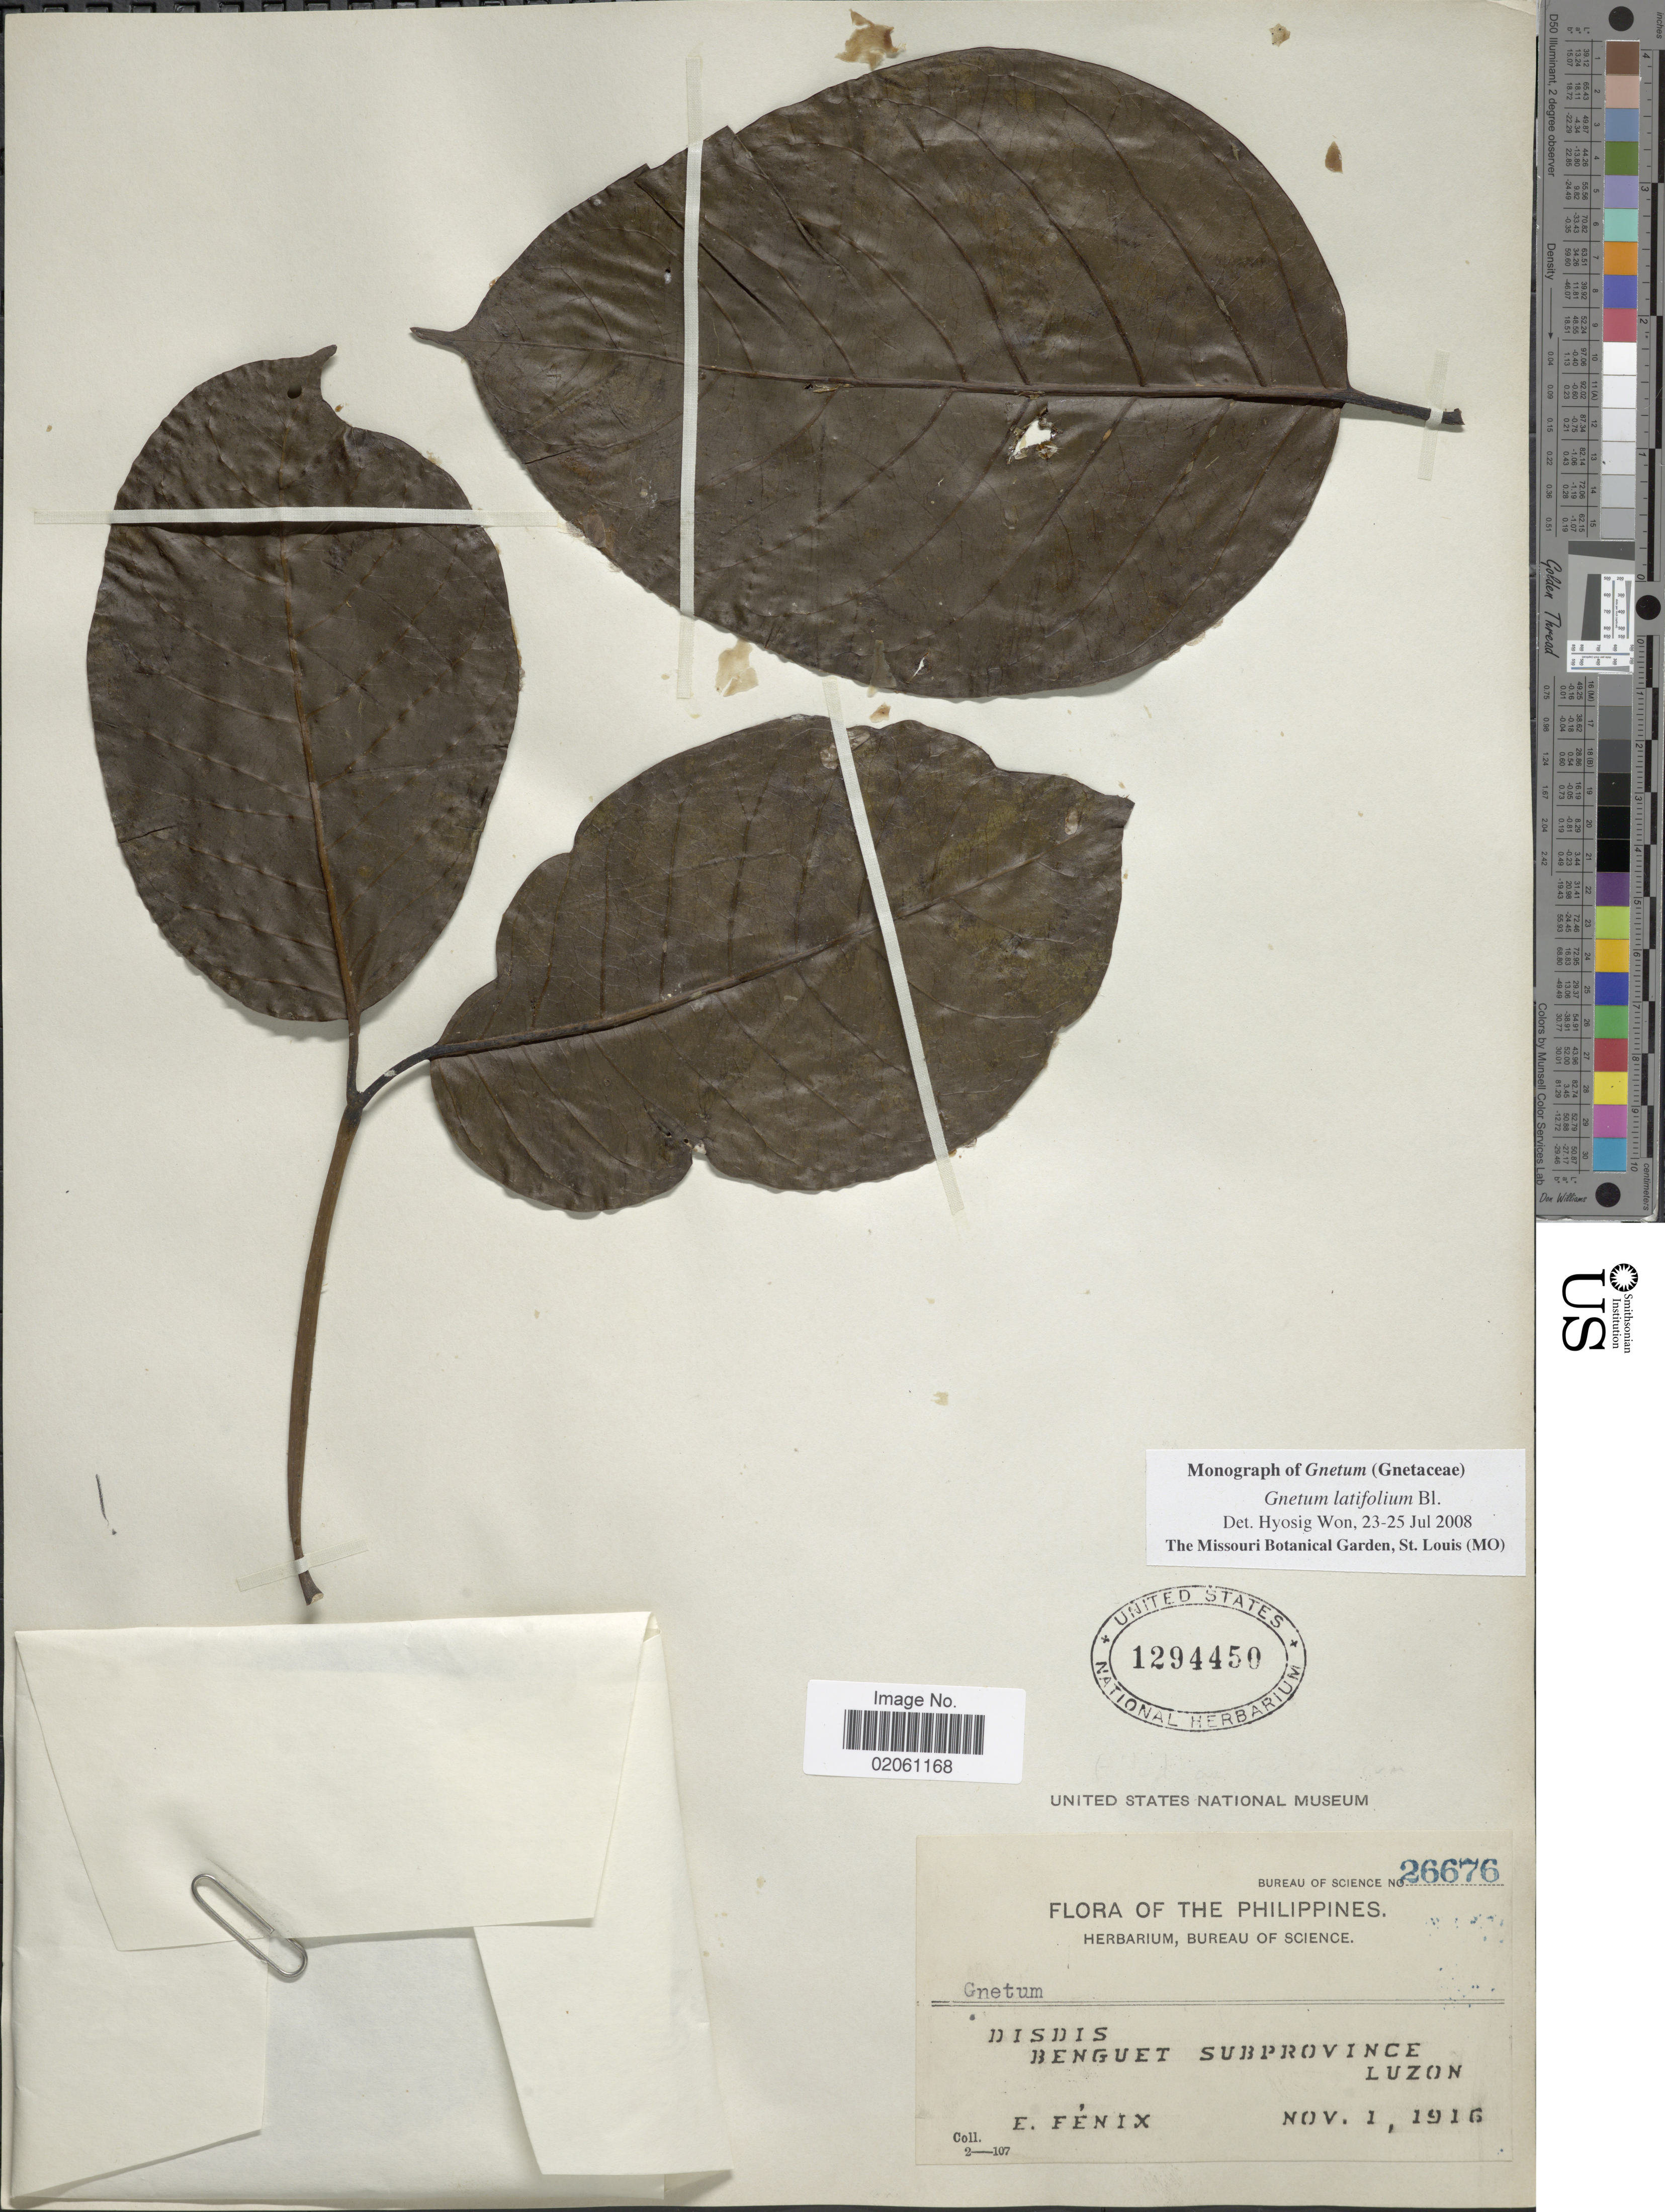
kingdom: Plantae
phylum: Tracheophyta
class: Gnetopsida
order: Gnetales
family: Gnetaceae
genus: Gnetum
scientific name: Gnetum indicum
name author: (Lour.) Merr.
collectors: E. Fénix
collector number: Bureau of Science 26676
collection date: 1916-11-01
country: Philippines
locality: Disdis. Benguet Subprovince, Luzon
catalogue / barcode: US 1294450